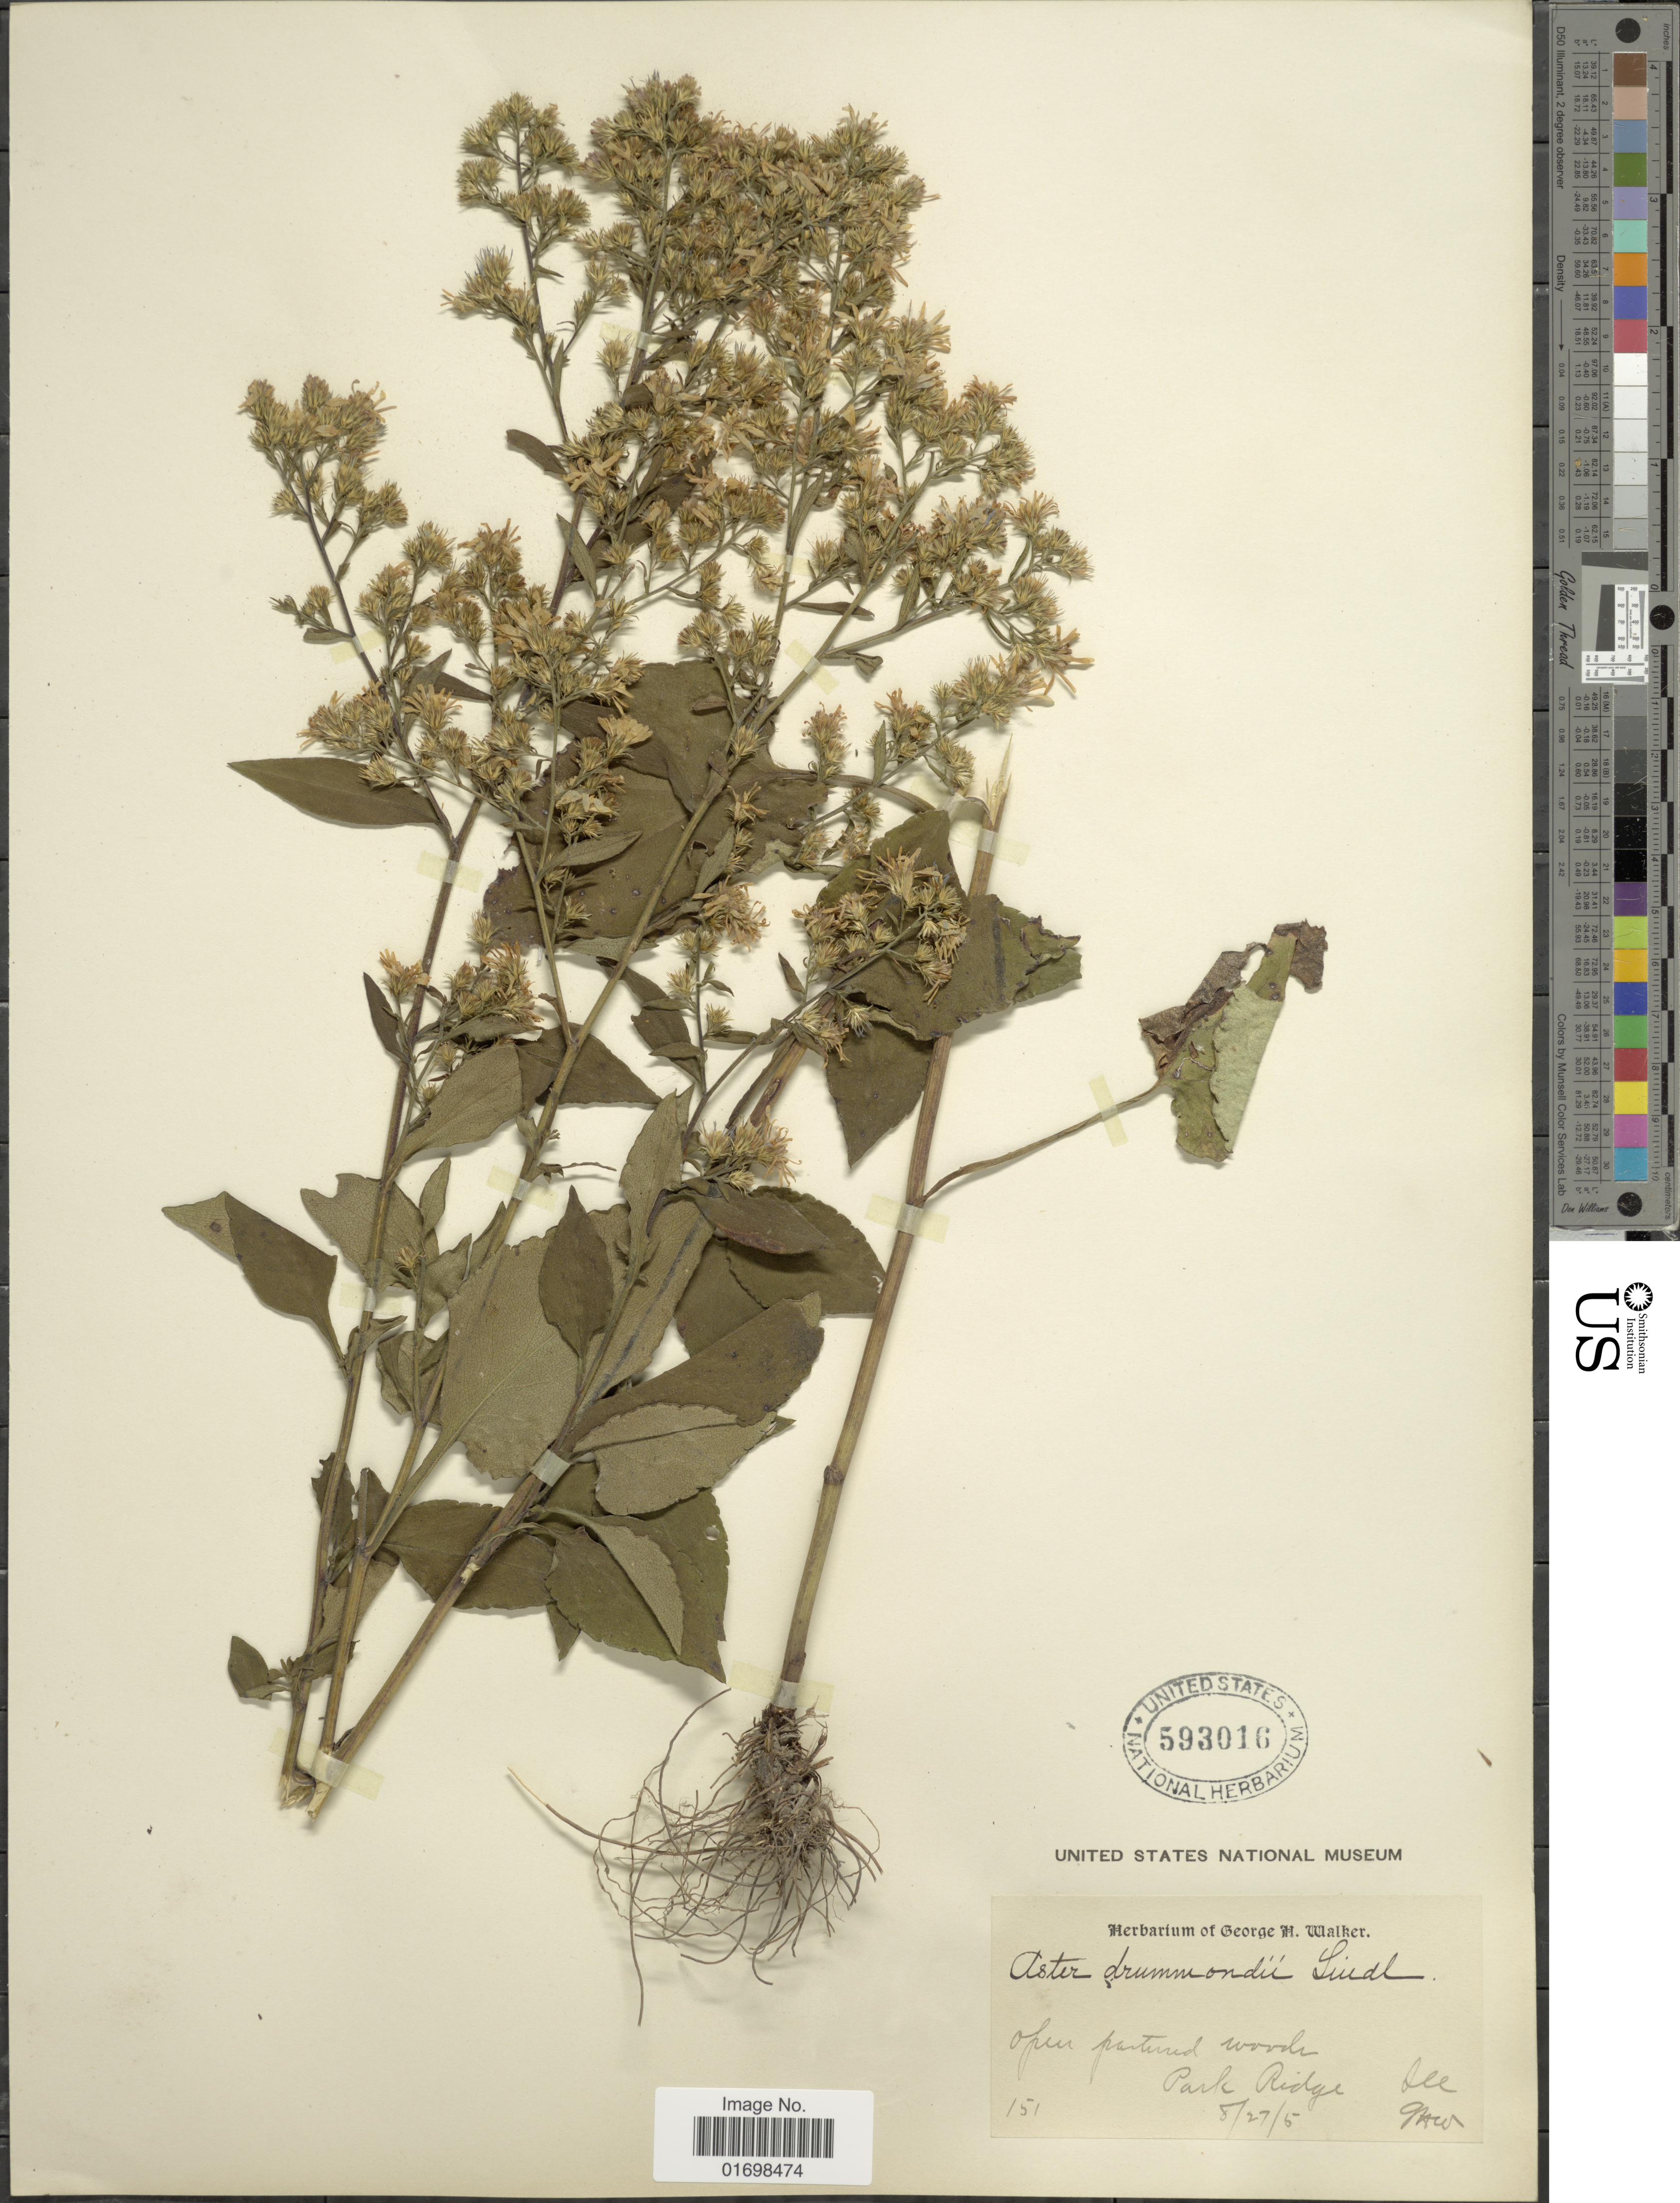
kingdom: Plantae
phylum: Tracheophyta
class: Magnoliopsida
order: Asterales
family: Asteraceae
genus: Symphyotrichum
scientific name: Symphyotrichum drummondii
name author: (Lindl.) G.L. Nesom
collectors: G. H. Walker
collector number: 151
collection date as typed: Transcribed d/m/y: 8/27/5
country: United States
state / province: Illinois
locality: Park Ridge, Ill.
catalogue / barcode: US 593016